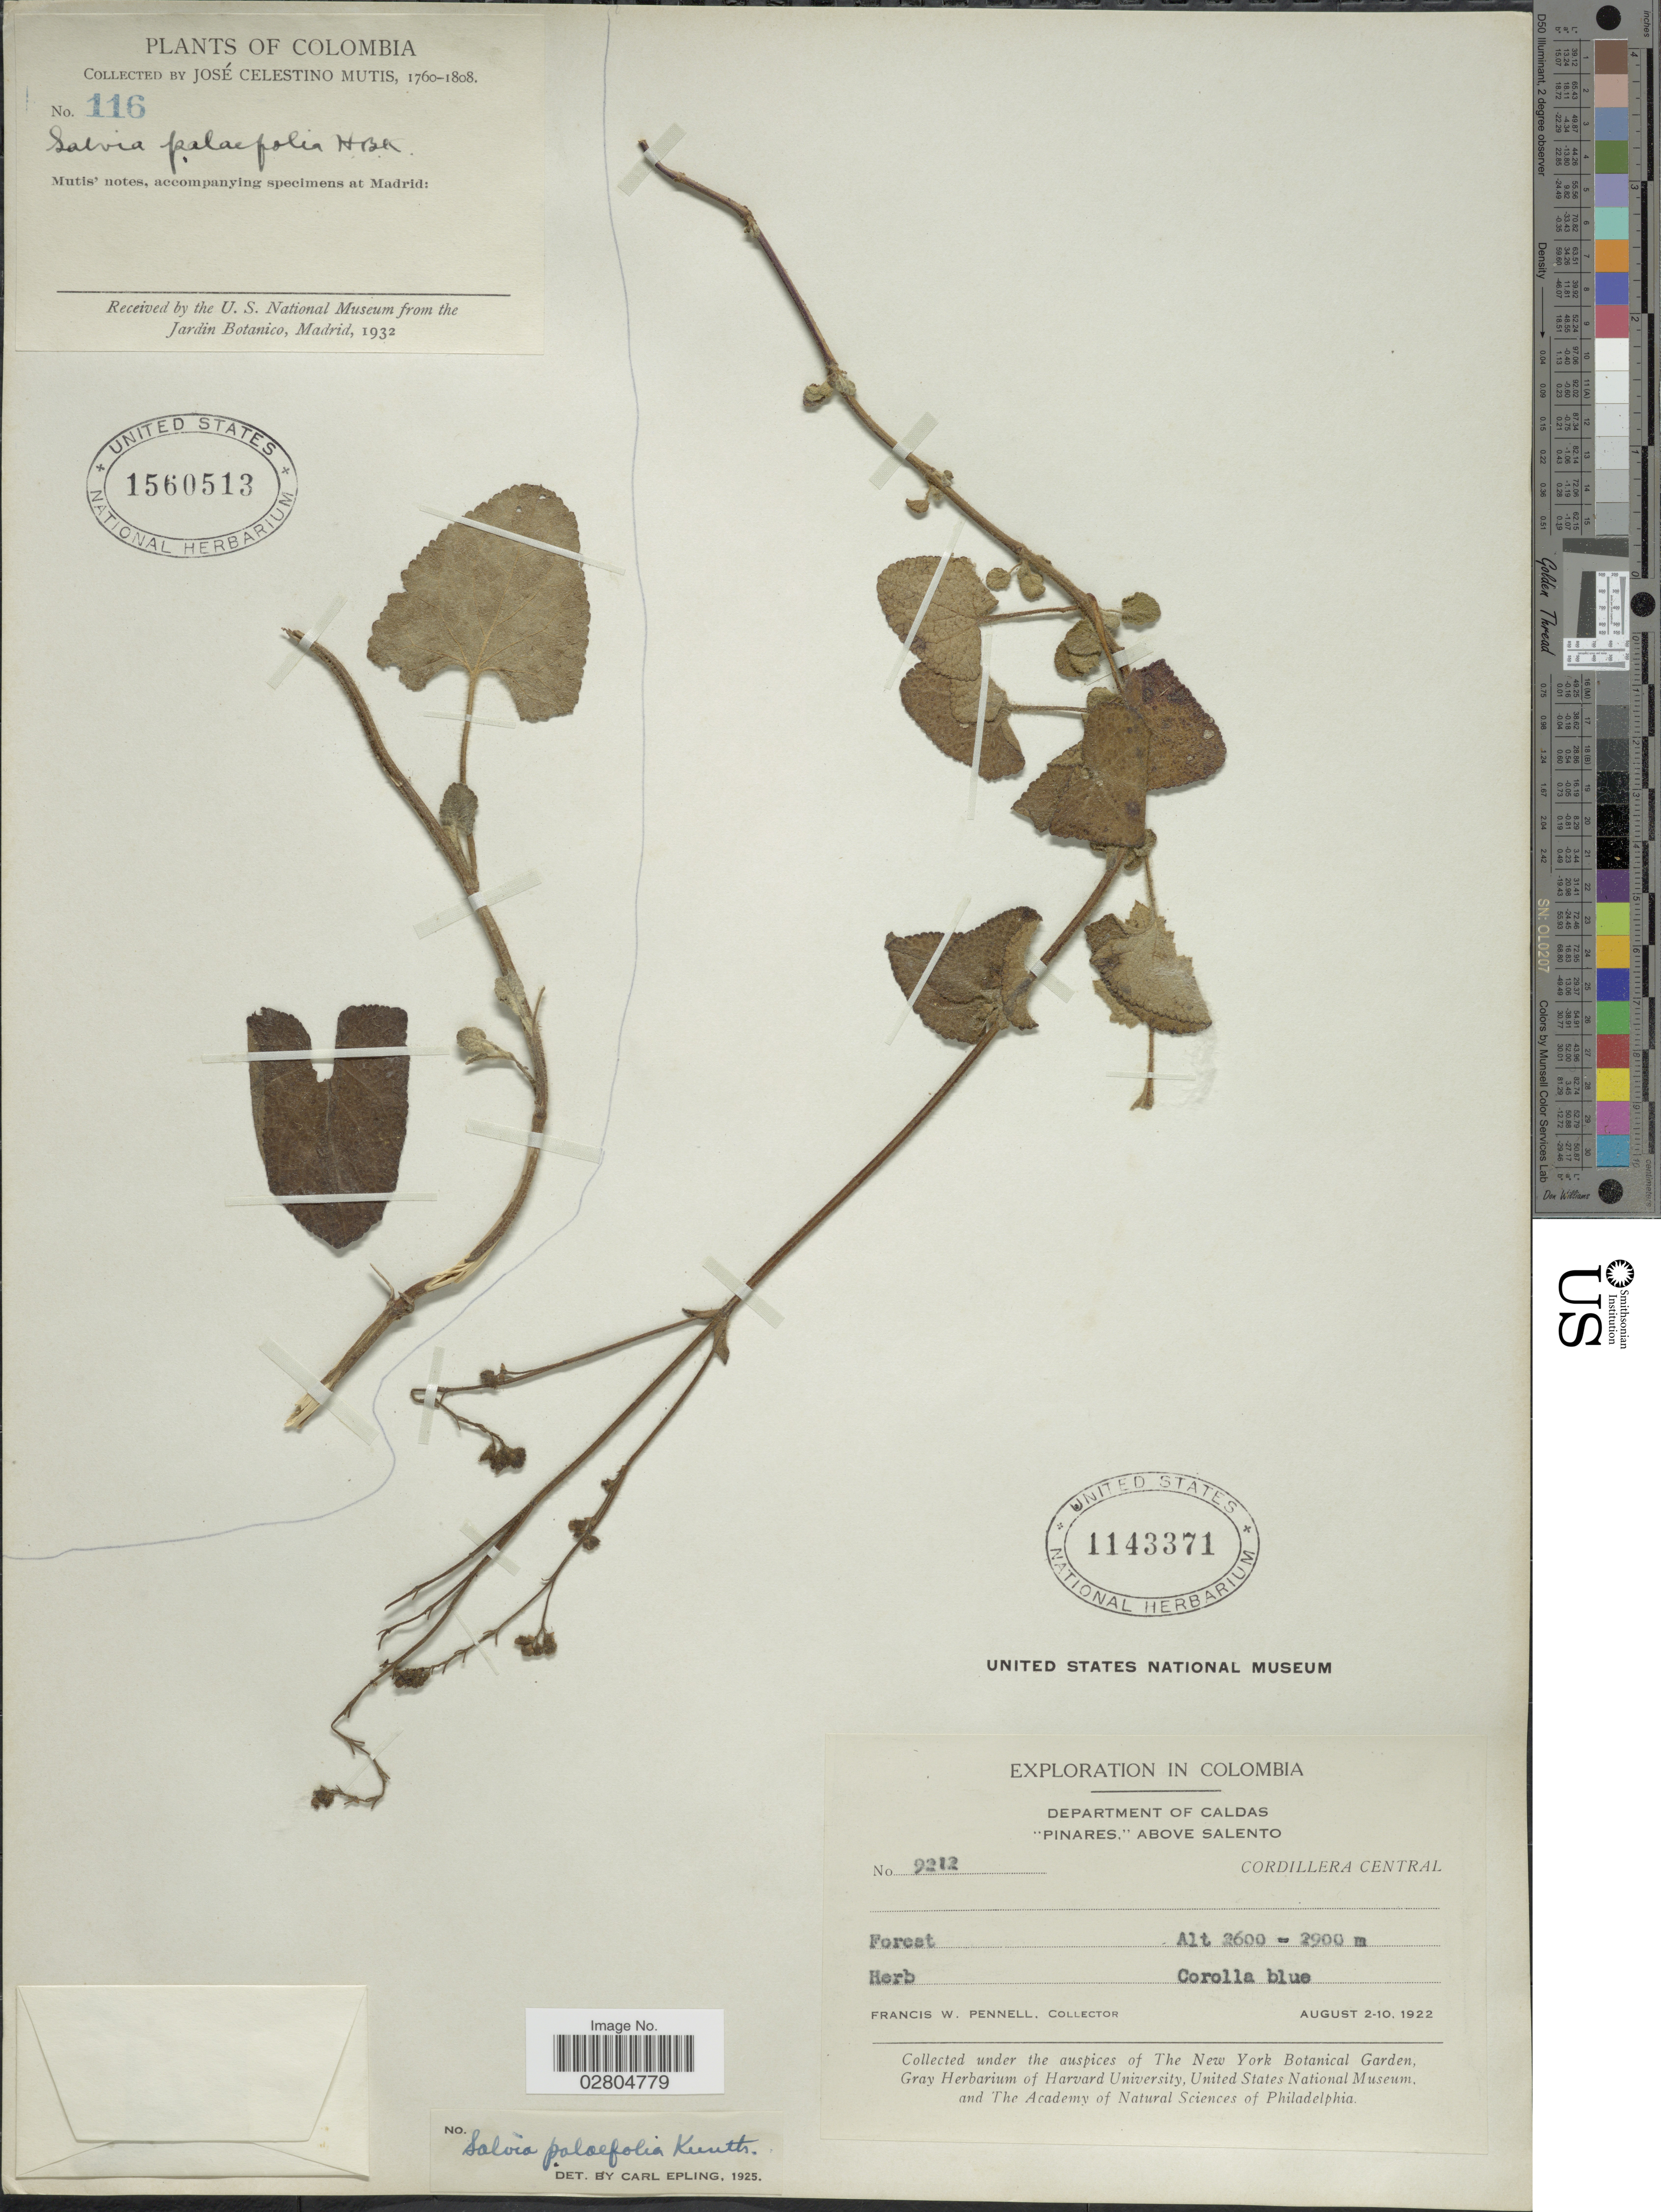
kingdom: Plantae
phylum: Tracheophyta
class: Magnoliopsida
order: Lamiales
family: Lamiaceae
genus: Salvia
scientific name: Salvia palifolia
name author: Kunth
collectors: J. C. B. Mutis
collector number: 116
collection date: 1760/1808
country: Colombia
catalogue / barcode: US 1560513